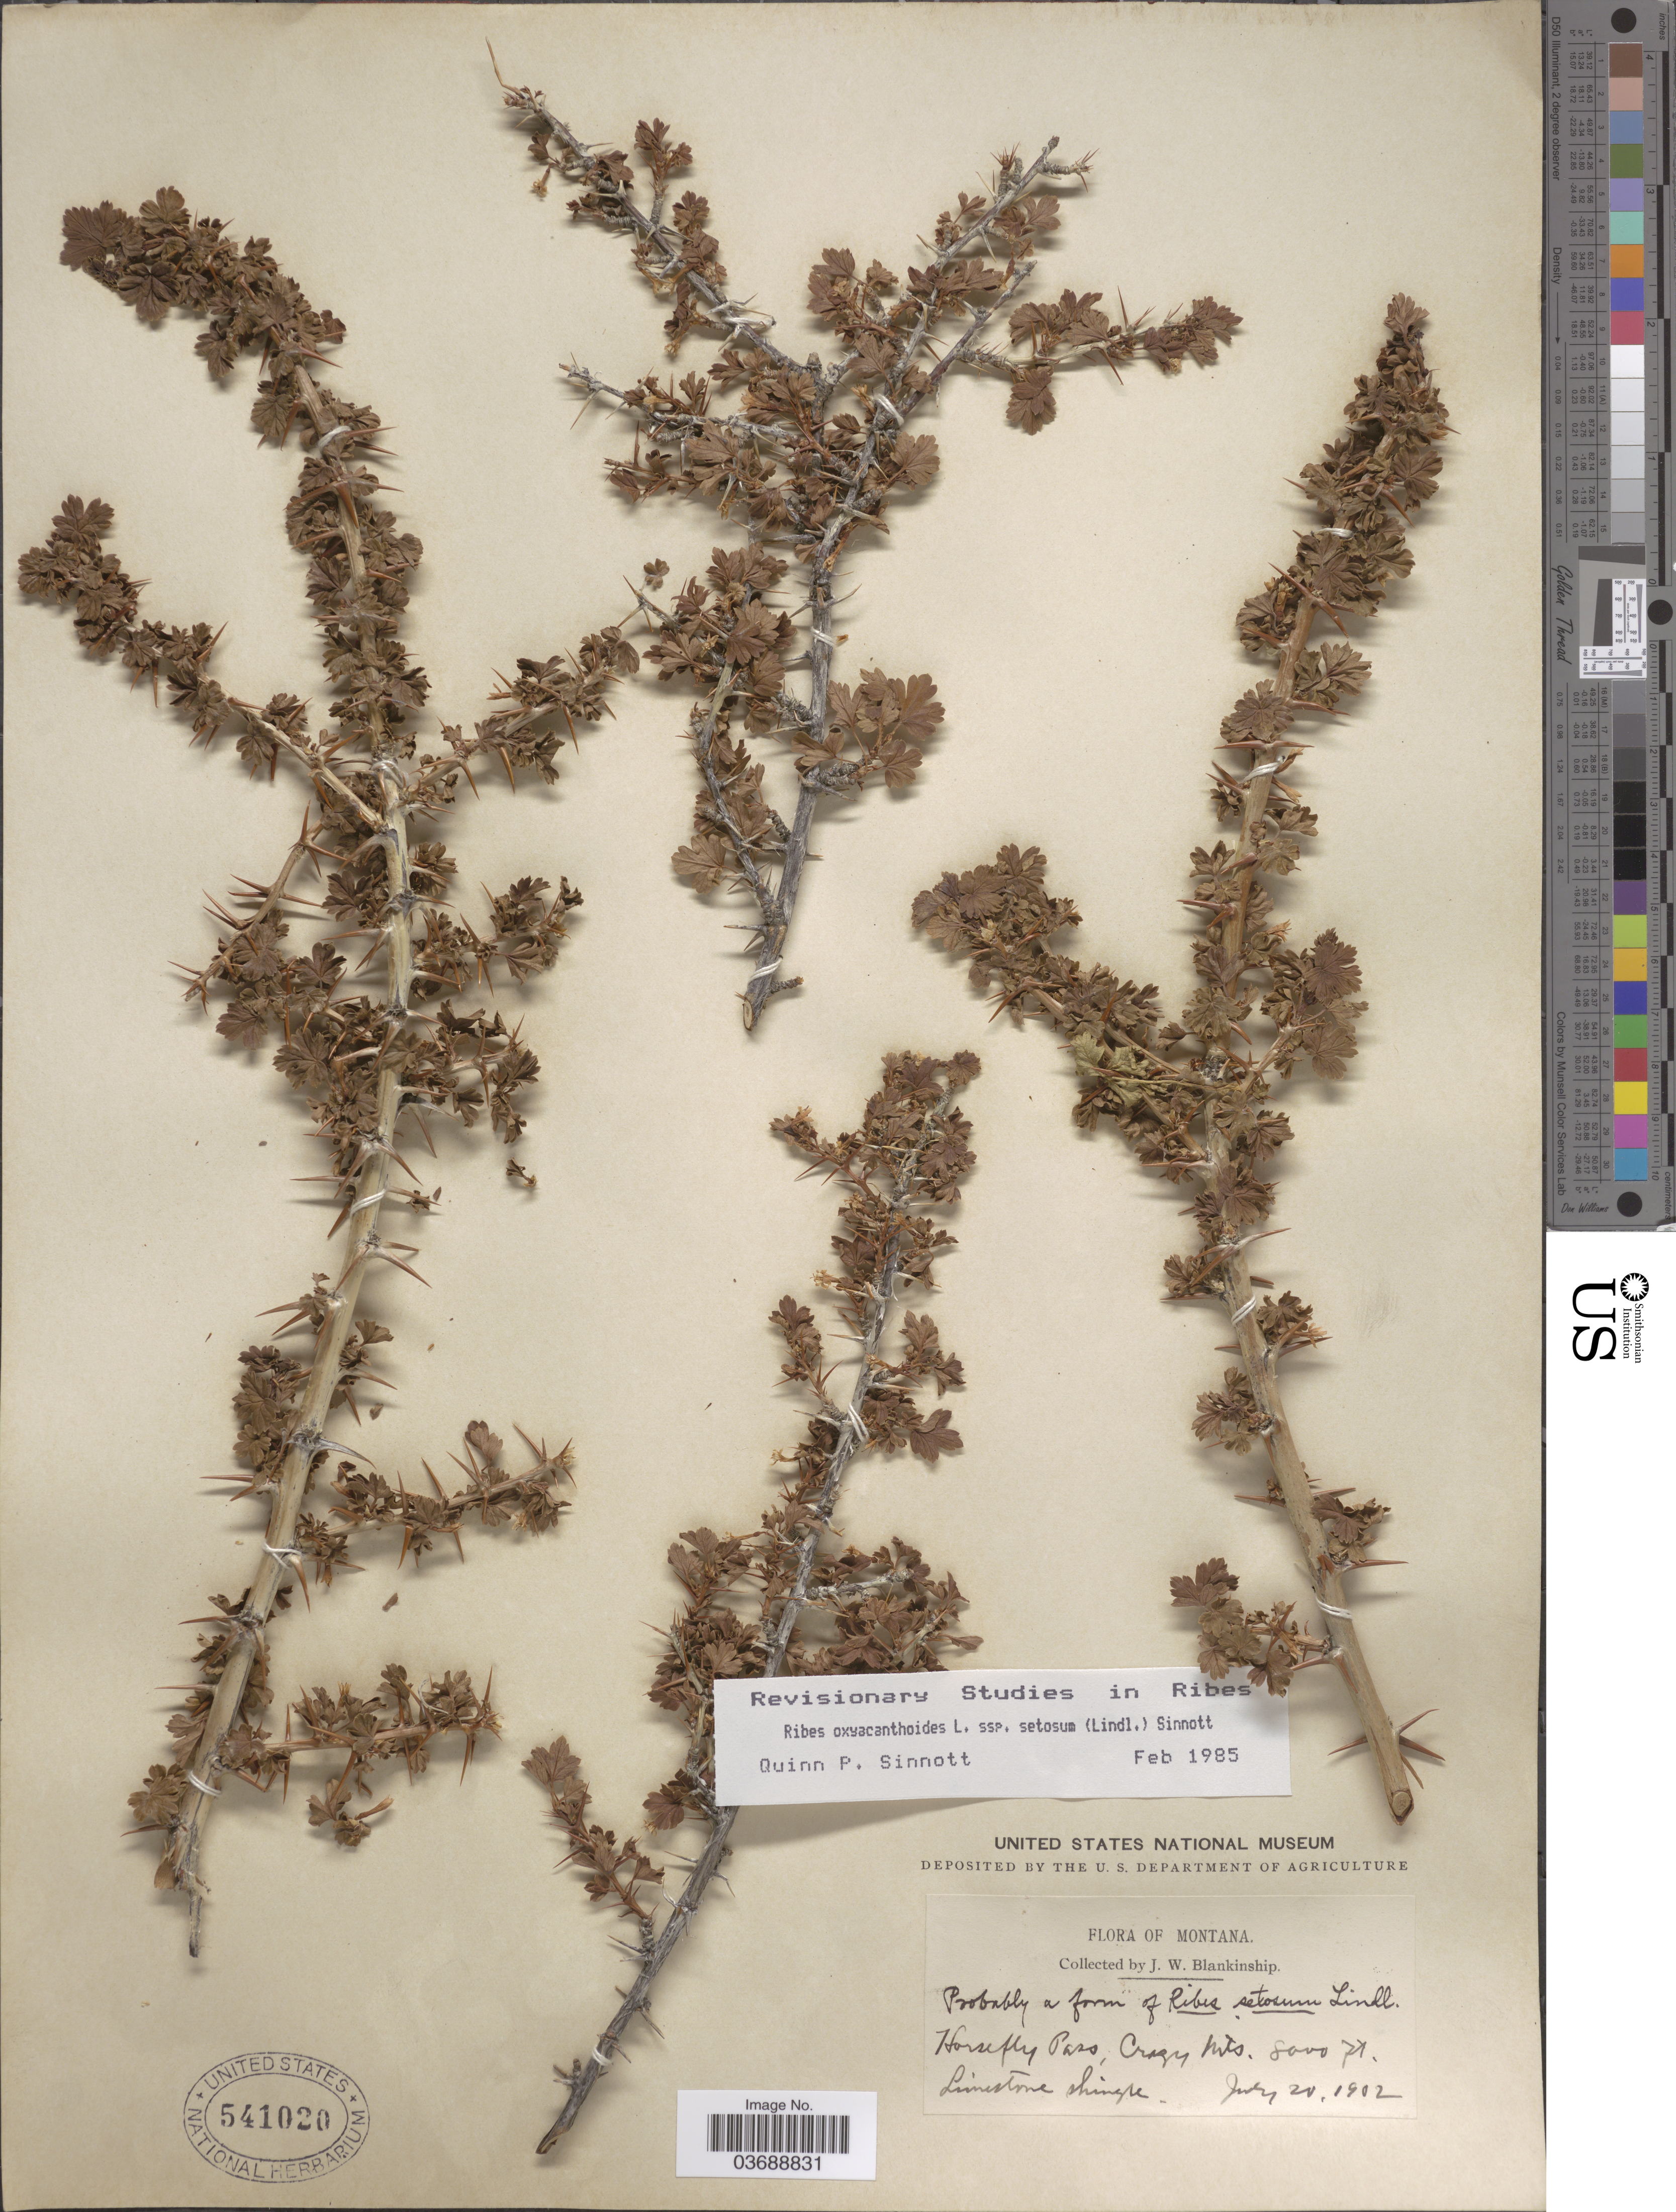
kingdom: Plantae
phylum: Tracheophyta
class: Magnoliopsida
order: Saxifragales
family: Grossulariaceae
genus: Ribes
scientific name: Ribes oxyacanthoides subsp. setosum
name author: (Lindl.) Q.P. Sinnott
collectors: J. W. Blankinship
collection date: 1902-07-20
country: United States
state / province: Montana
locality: Horsefly Pass, Crazy Mts.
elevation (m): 2438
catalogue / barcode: US 541020